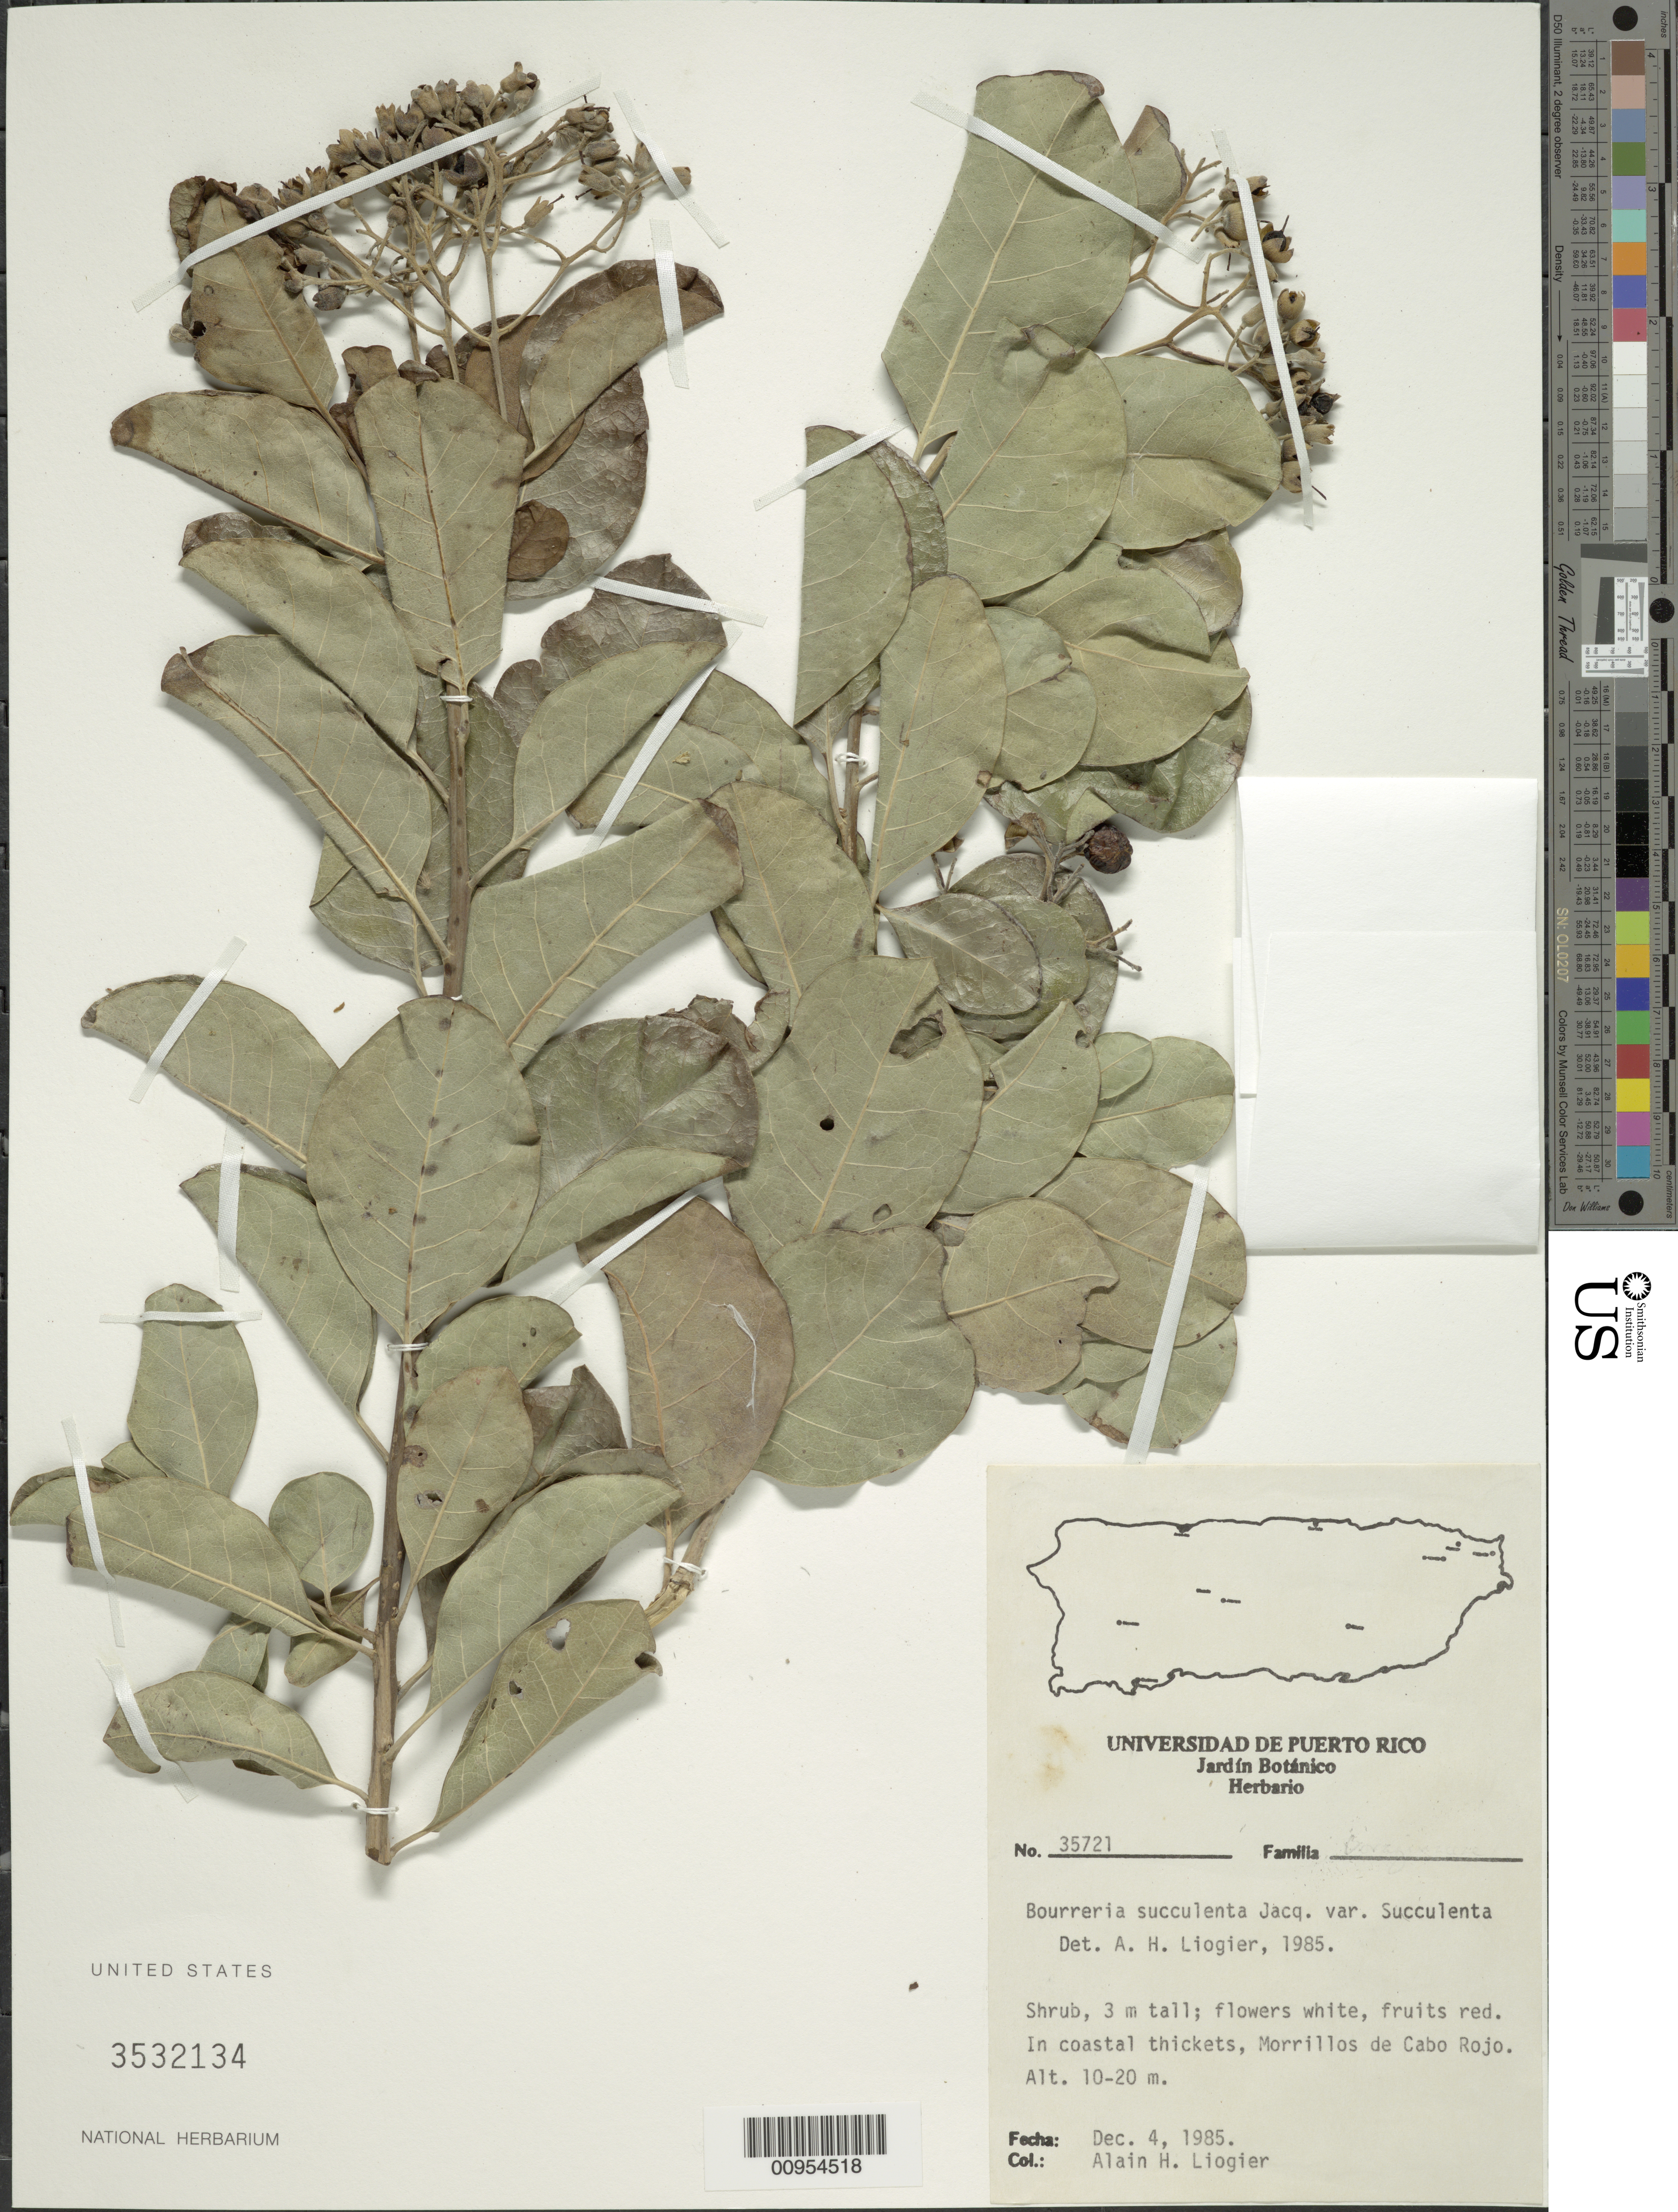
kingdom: Plantae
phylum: Tracheophyta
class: Magnoliopsida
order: Boraginales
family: Ehretiaceae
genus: Bourreria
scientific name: Bourreria succulenta var. succulenta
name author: Jacq.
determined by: Liogier, Alain H.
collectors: A. H. Liogier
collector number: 35721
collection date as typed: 04 Dec 1985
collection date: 1985-12-04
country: Puerto Rico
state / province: Cabo Rojo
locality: Morillos de Cabo Rojo.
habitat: In coastal thickets.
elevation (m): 10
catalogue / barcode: US 3532134